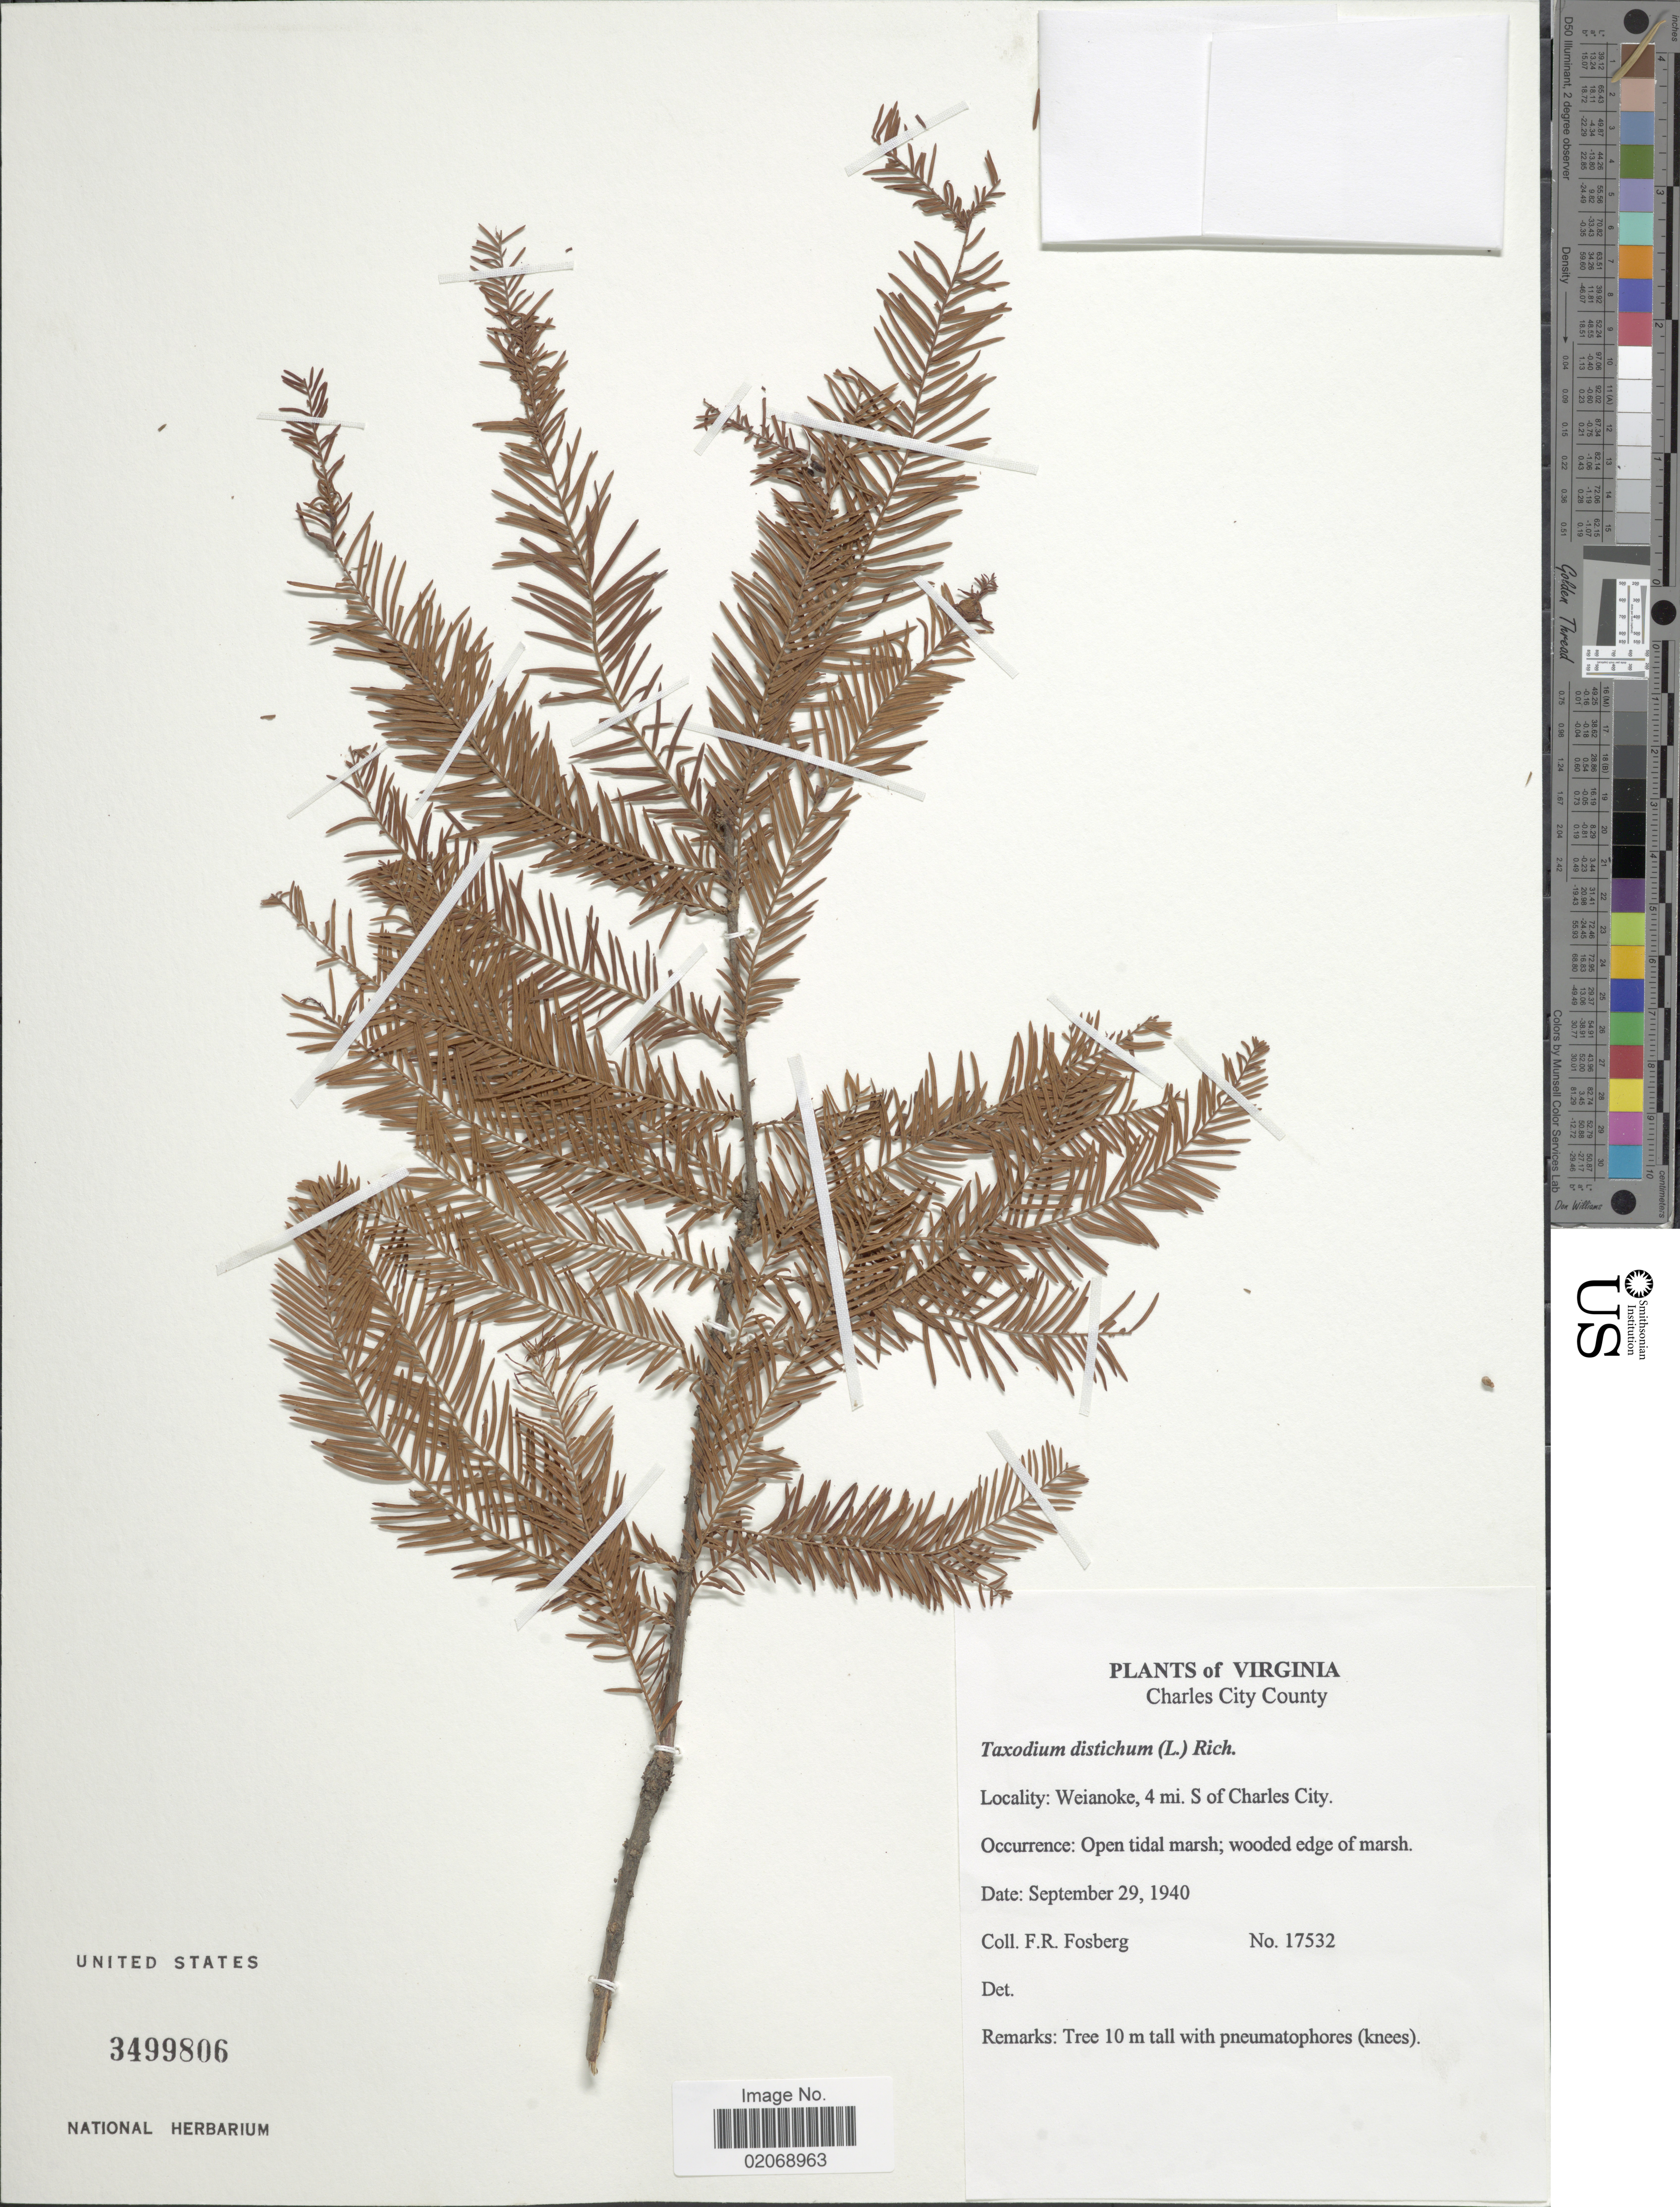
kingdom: Plantae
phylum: Tracheophyta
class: Pinopsida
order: Pinales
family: Cupressaceae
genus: Taxodium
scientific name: Taxodium distichum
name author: (L.) Rich.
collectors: F. R. Fosberg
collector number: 17532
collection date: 1940-09-29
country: United States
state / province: Virginia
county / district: Charles City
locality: Charles City County, Weianoke, 4 mi. S of Charles City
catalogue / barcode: US 3499806